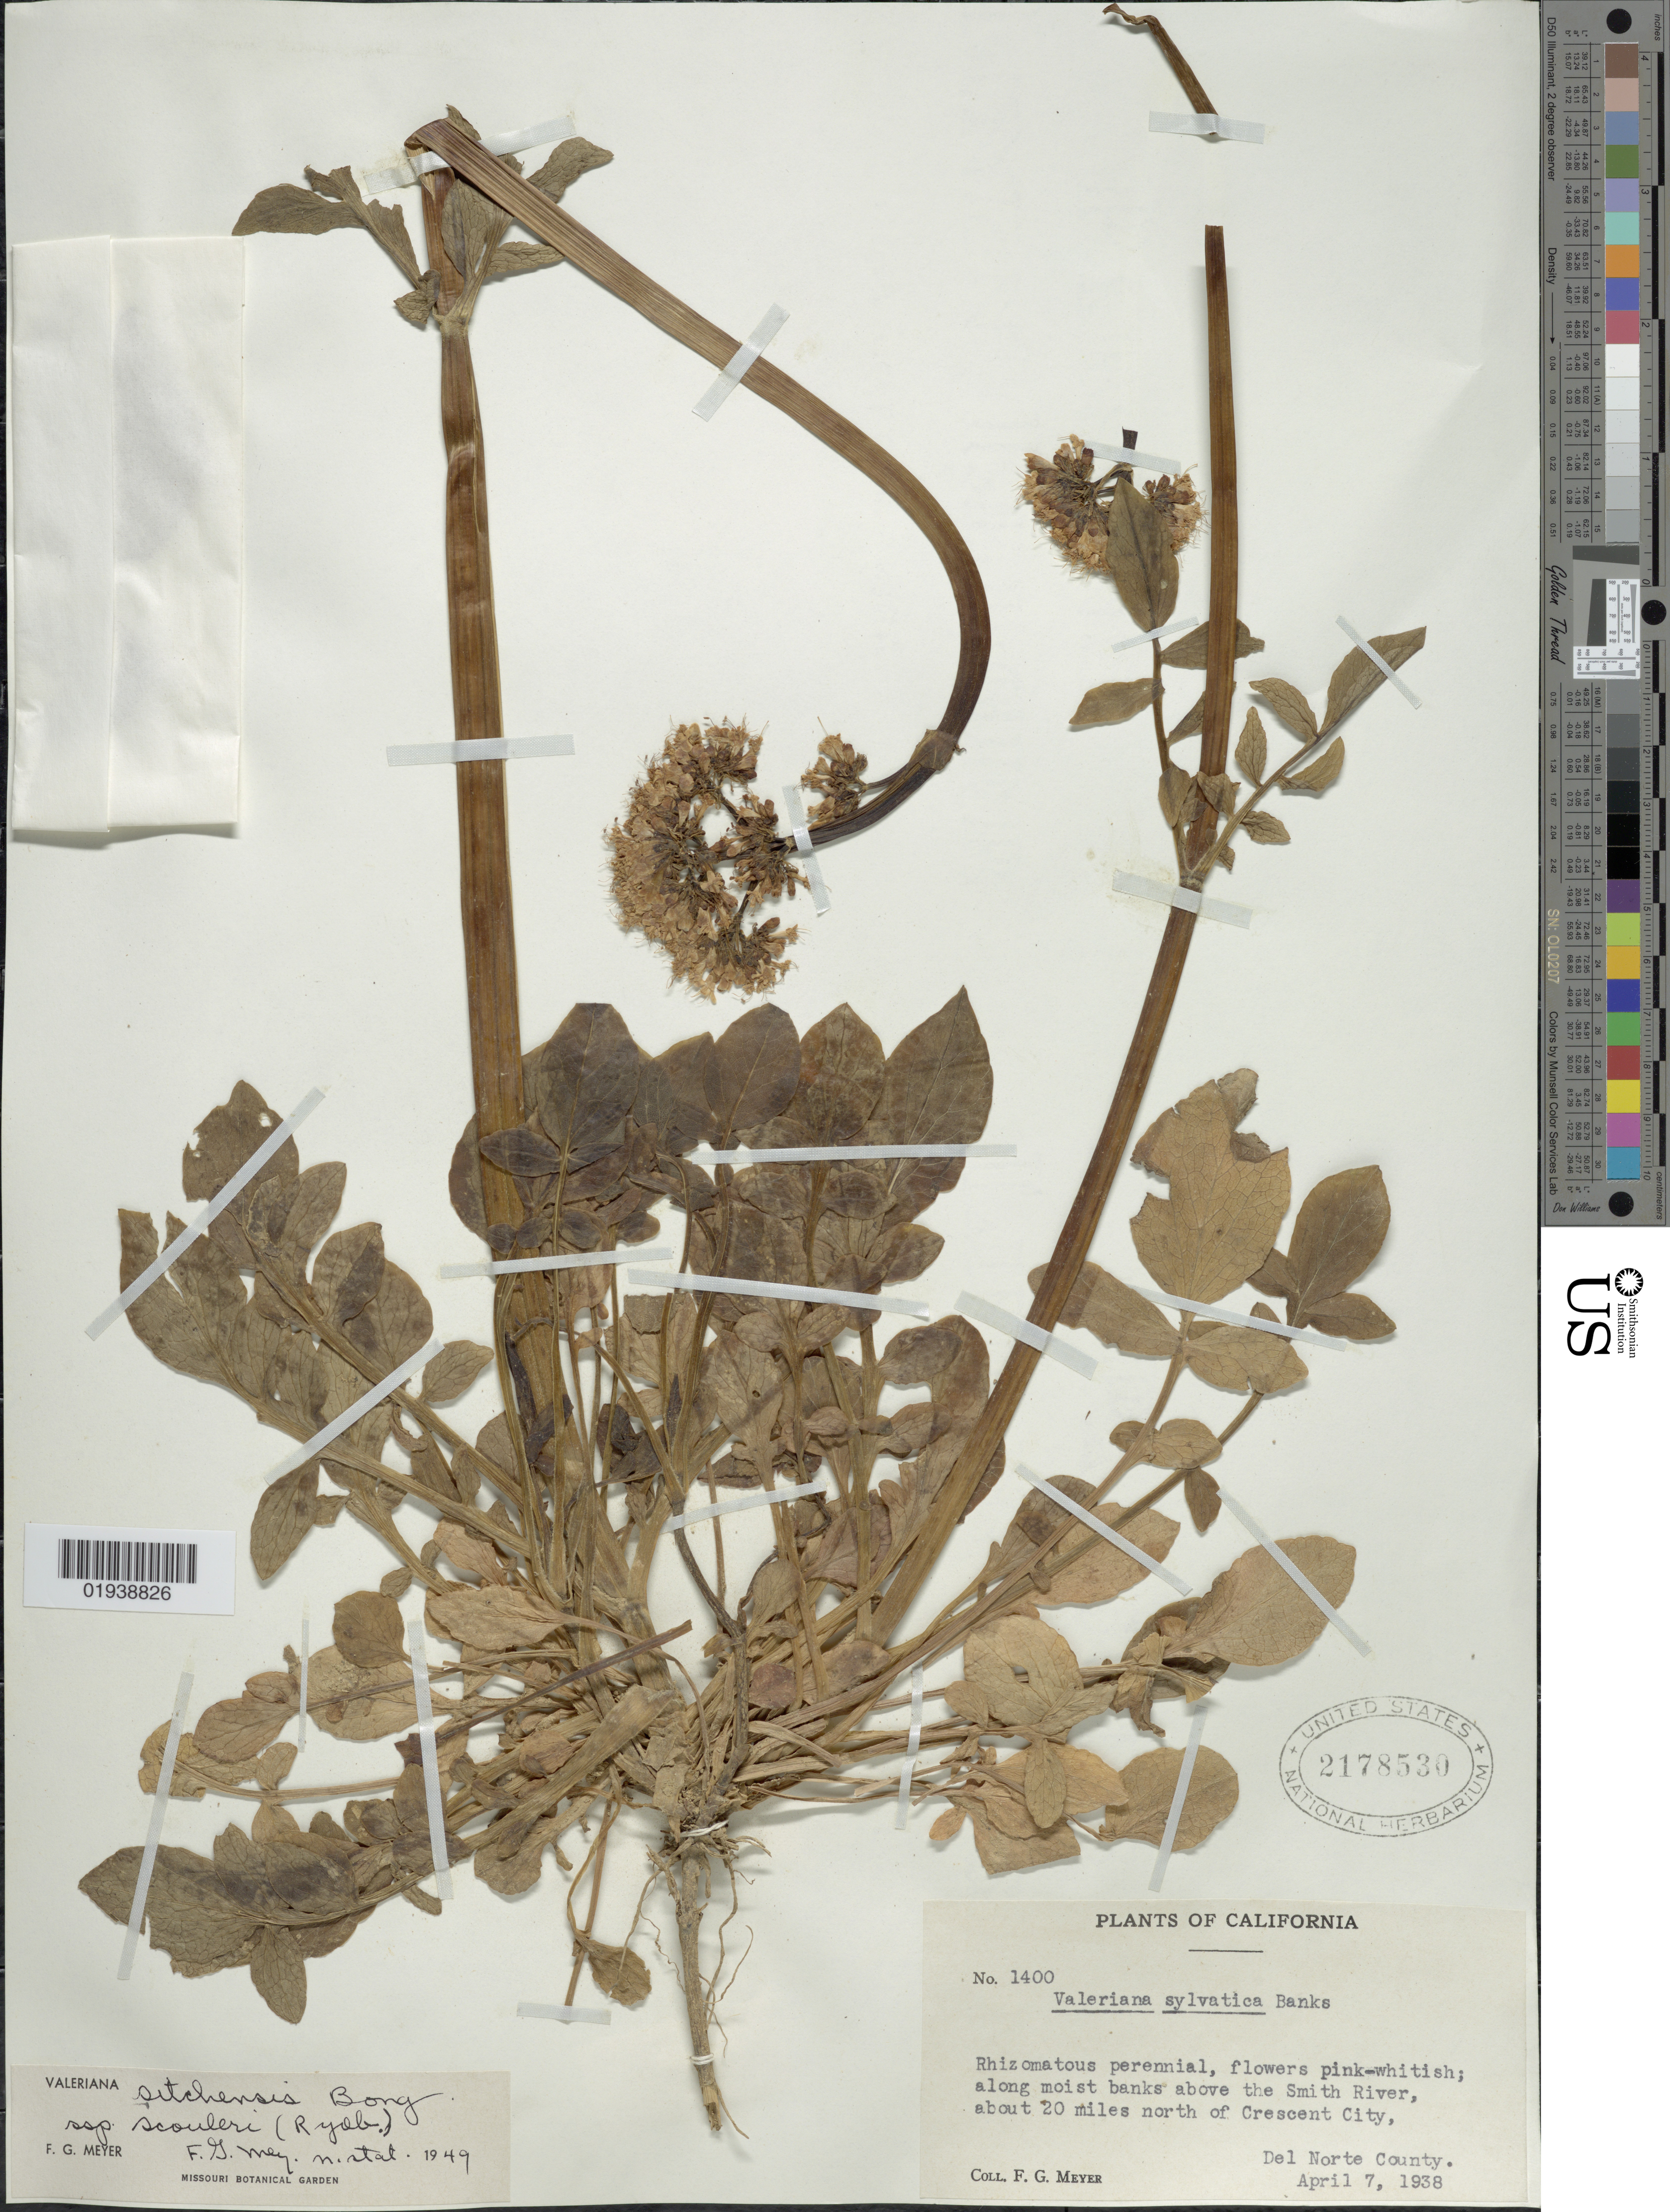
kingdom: Plantae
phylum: Tracheophyta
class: Magnoliopsida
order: Dipsacales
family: Caprifoliaceae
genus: Valeriana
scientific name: Valeriana sitchensis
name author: Bong.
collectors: F. G. Meyer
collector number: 1400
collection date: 1938-04-07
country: United States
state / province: California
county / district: Del Norte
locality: Along moist banks above the Smith River, about 20 miles north of Crescent City, Del Norte County.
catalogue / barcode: US 2178530